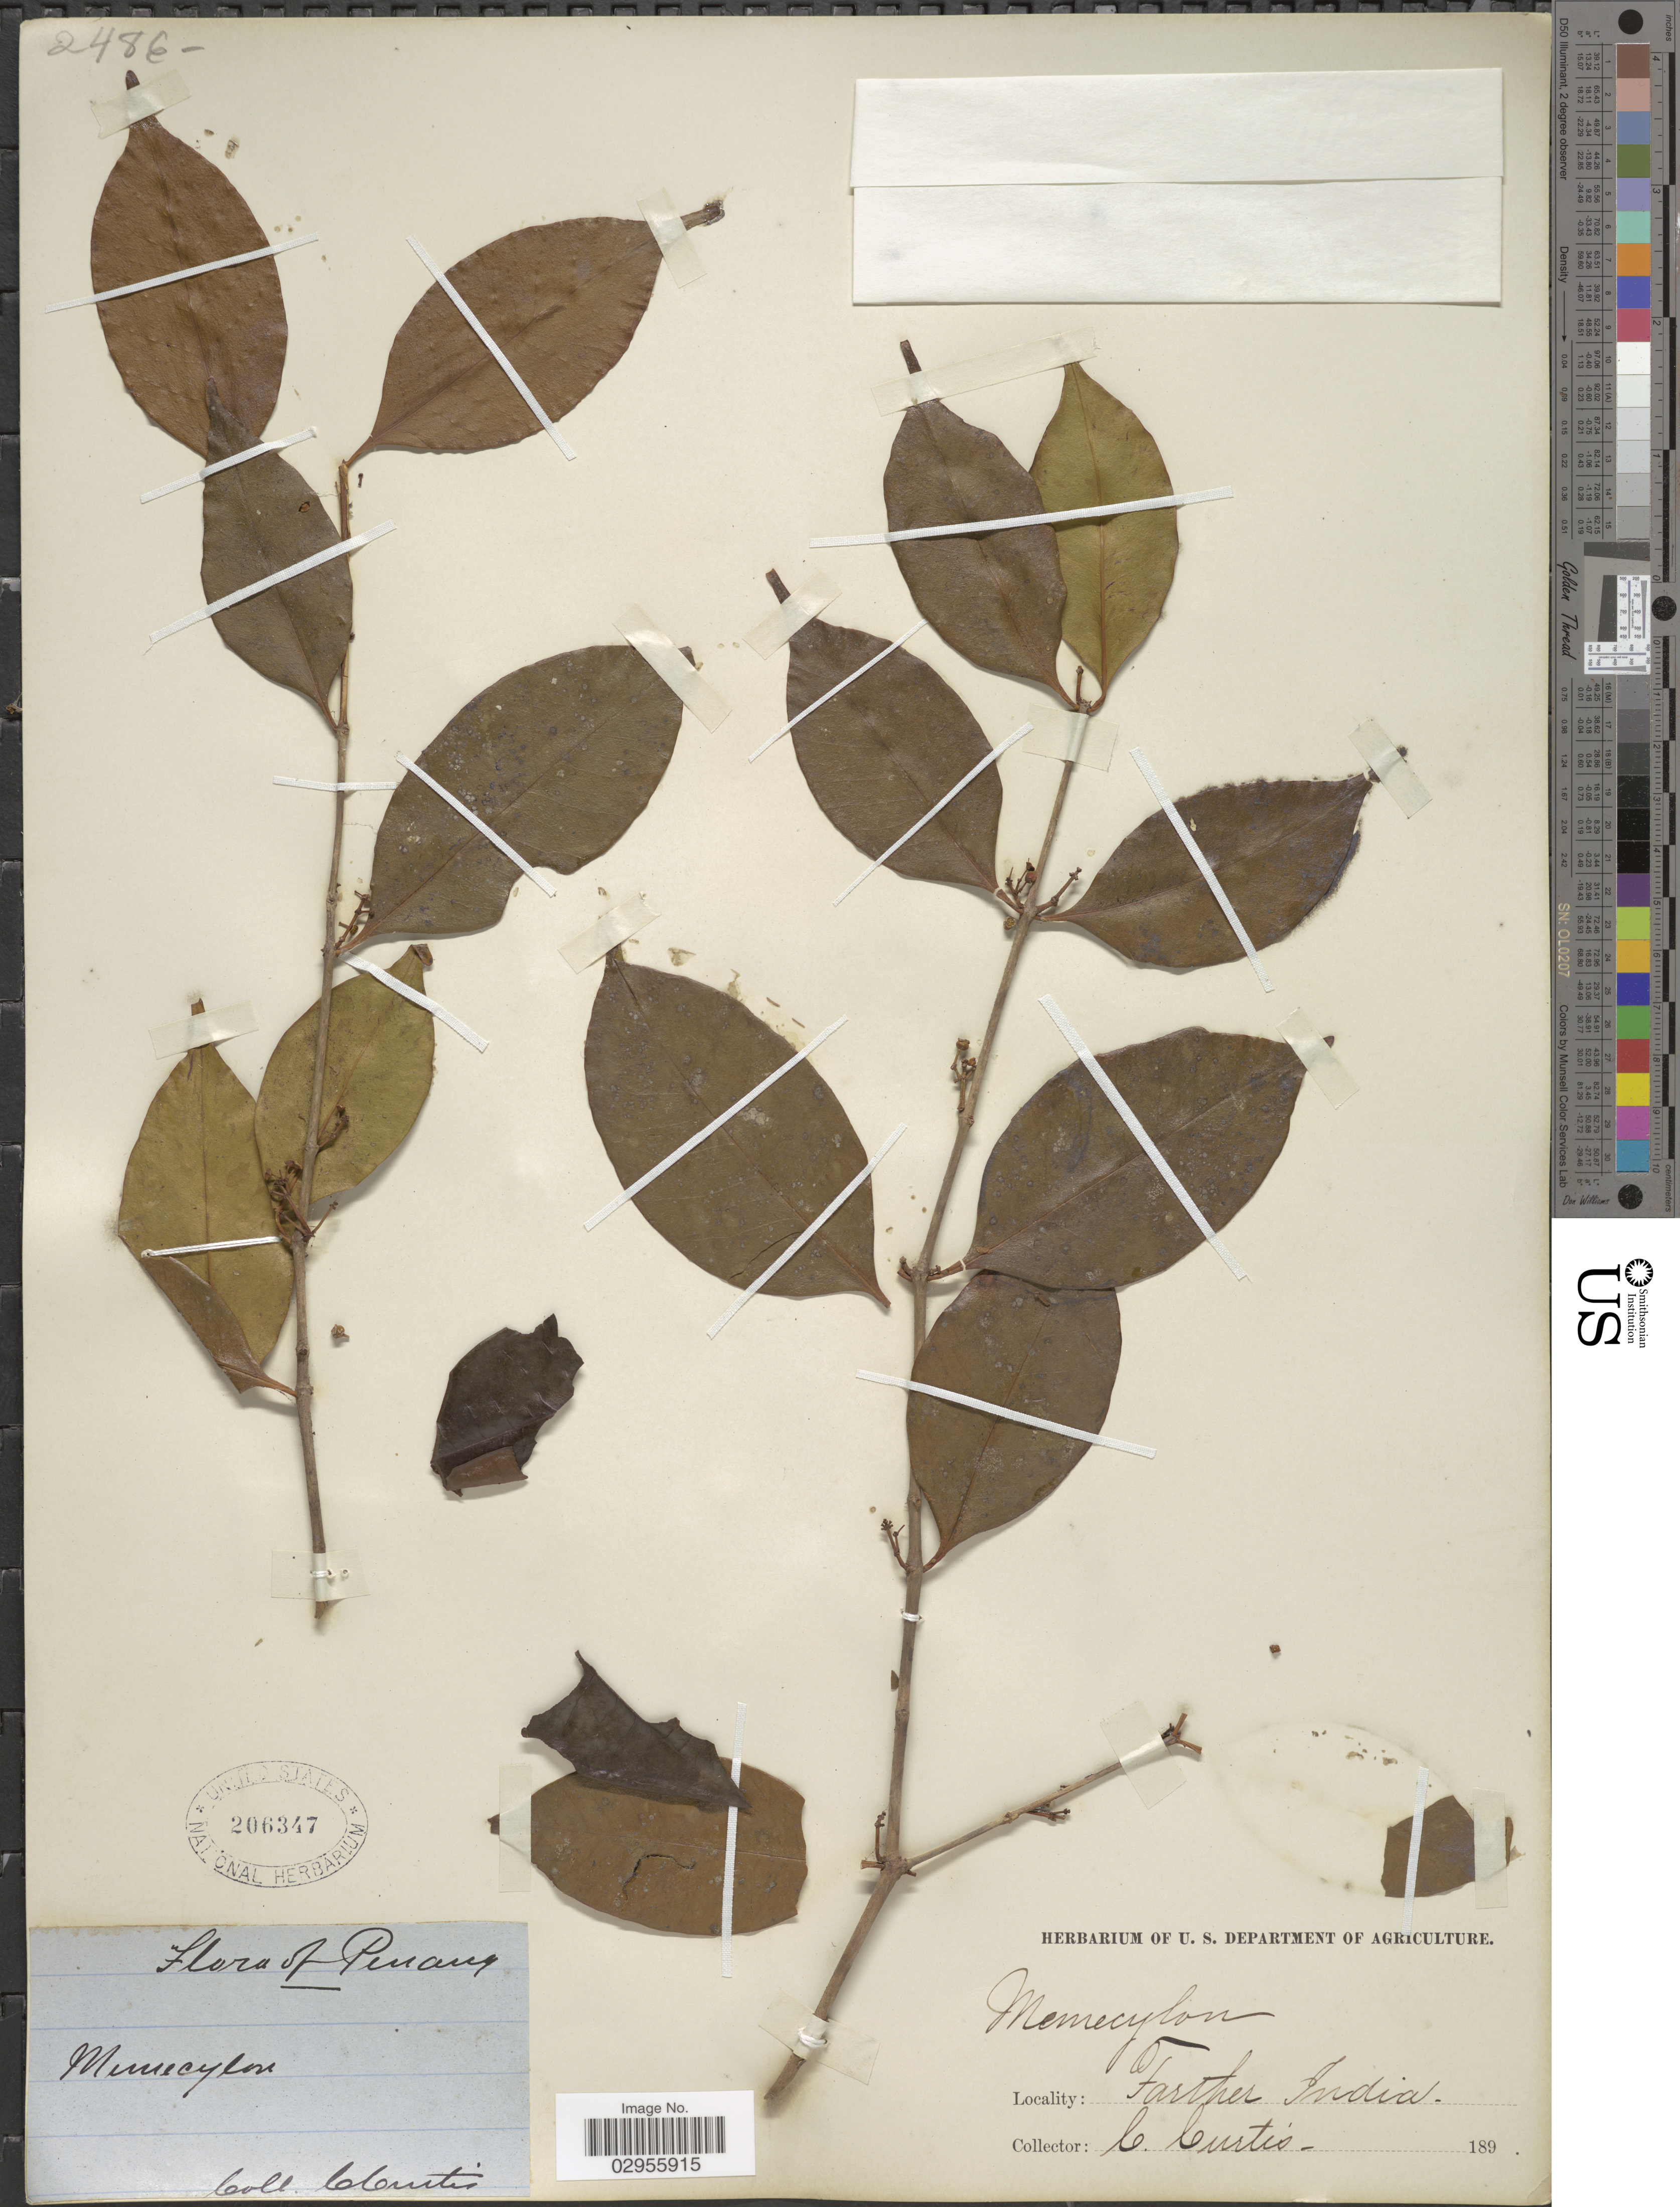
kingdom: Plantae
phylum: Tracheophyta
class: Magnoliopsida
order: Myrtales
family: Melastomataceae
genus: Memecylon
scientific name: Memecylon sp.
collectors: C. Curtis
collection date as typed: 189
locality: Farther India.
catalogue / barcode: US 206347